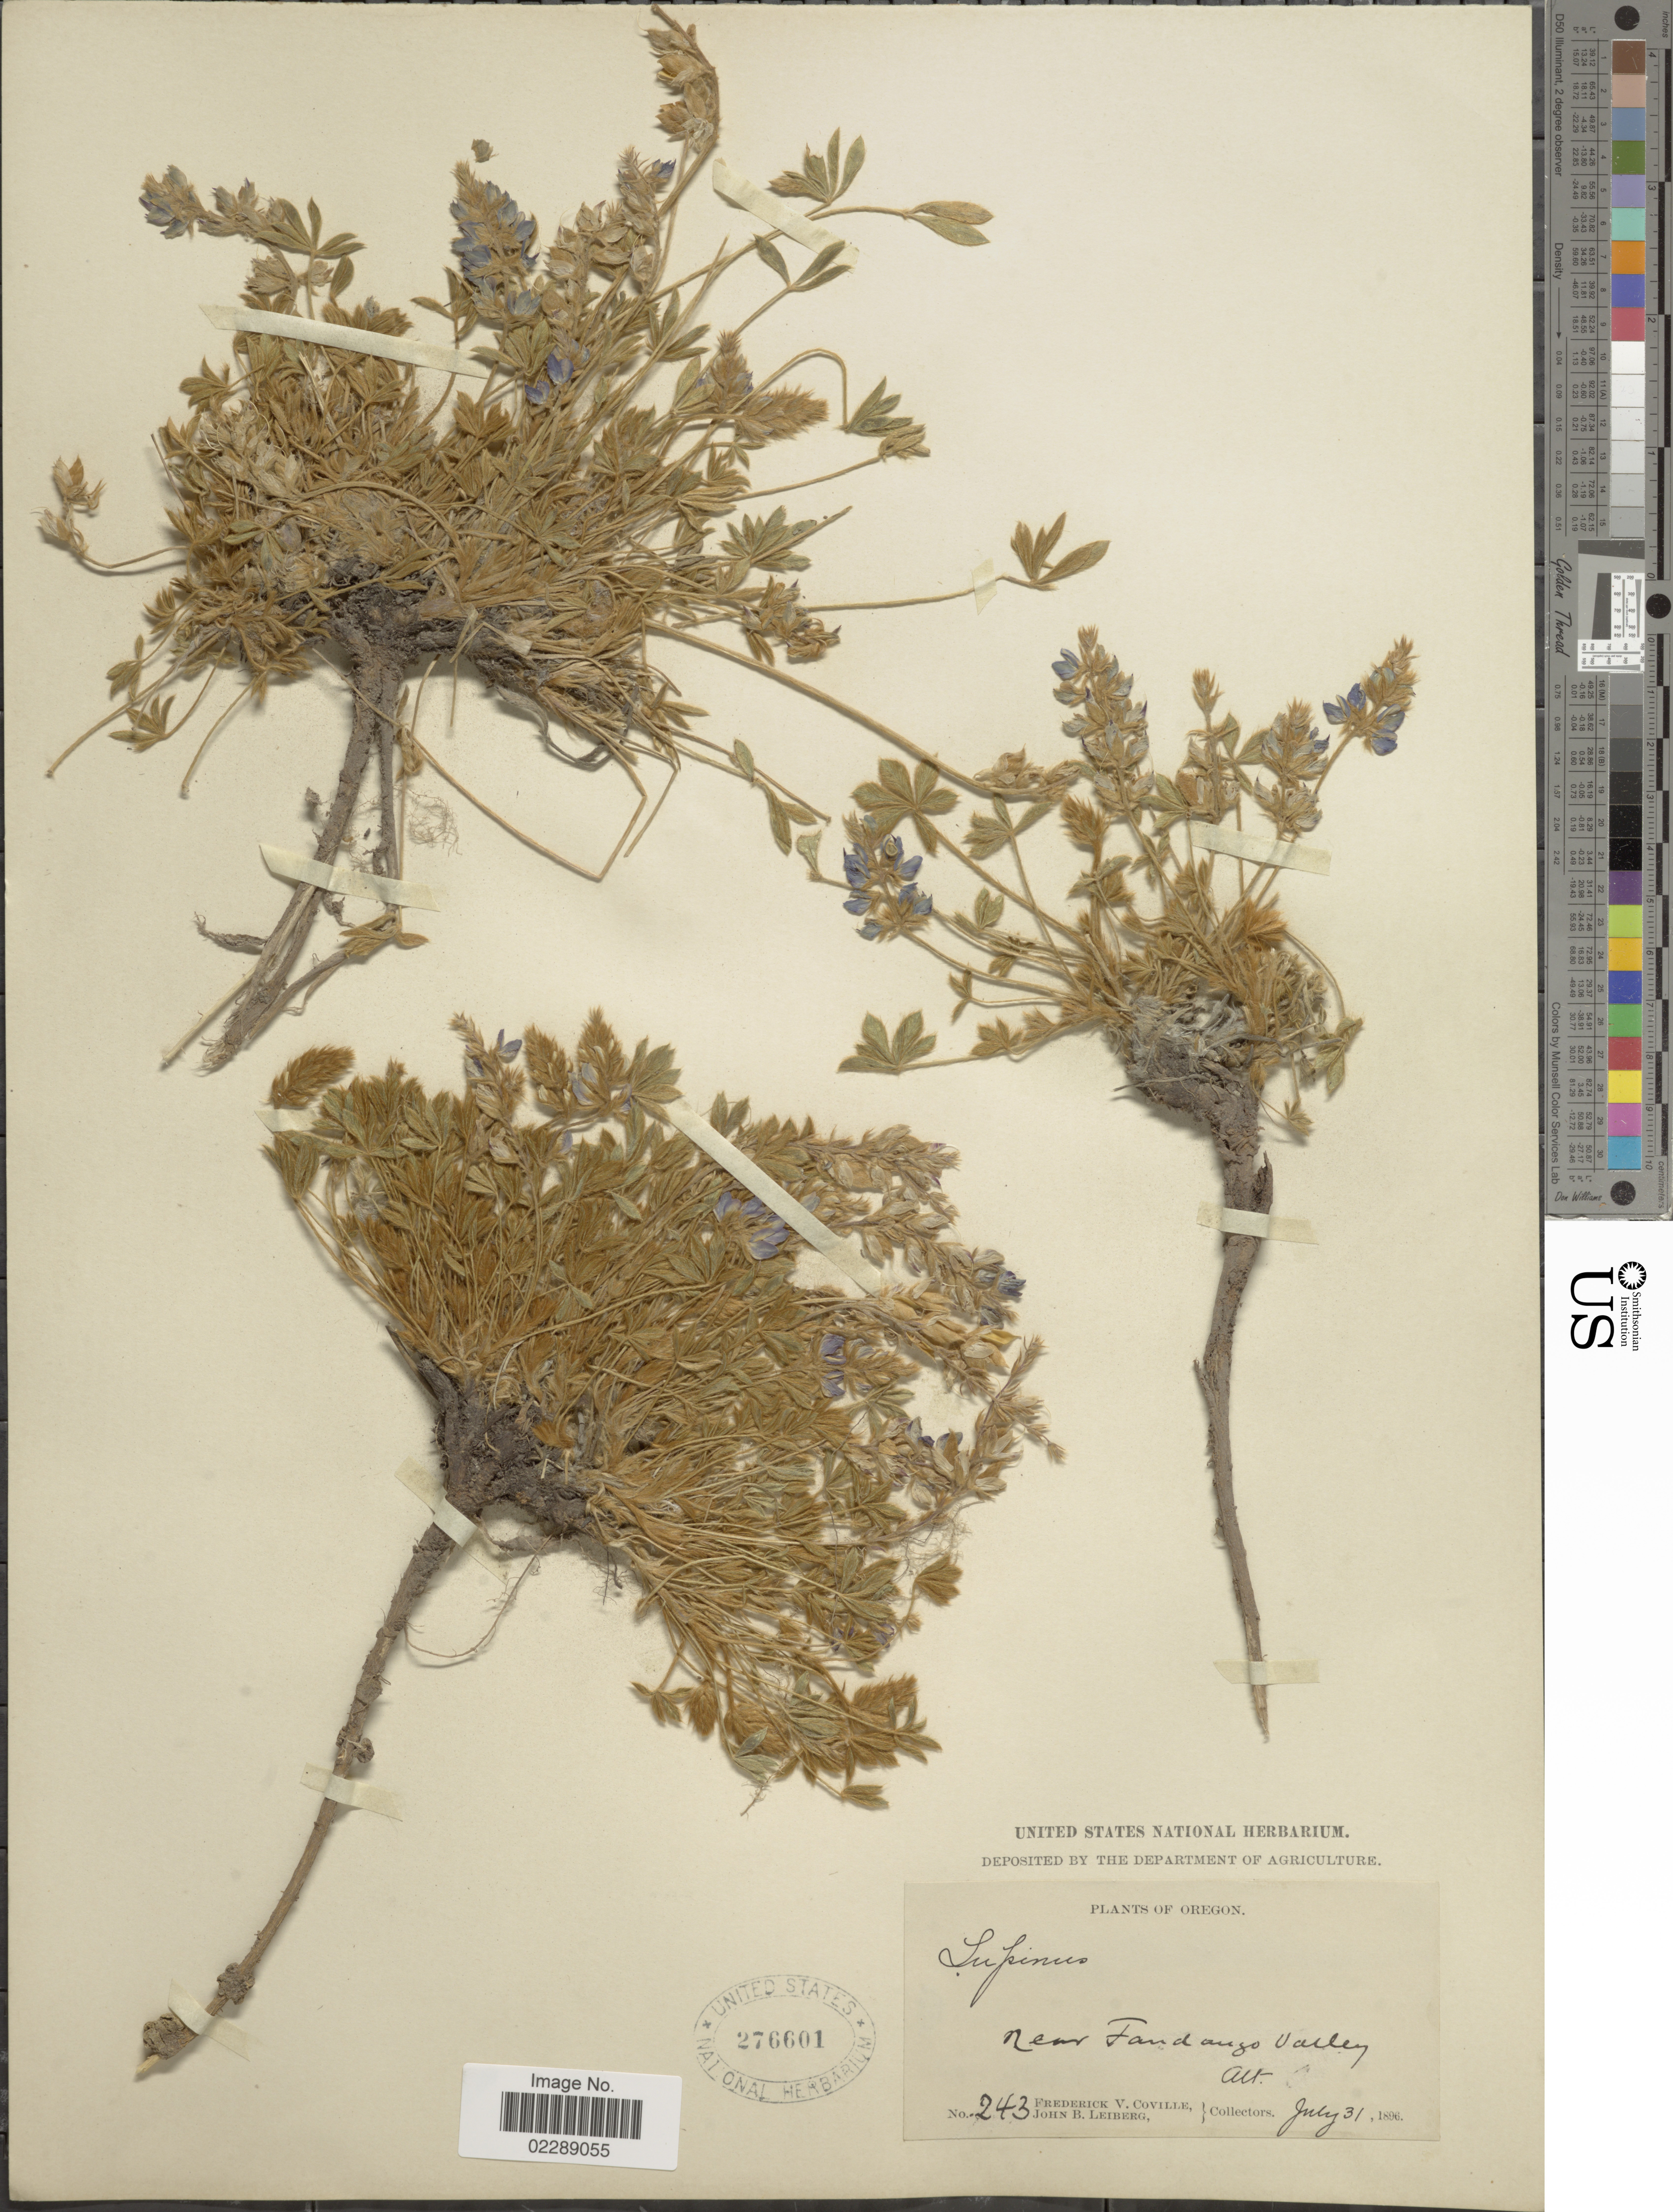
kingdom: Plantae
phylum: Tracheophyta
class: Magnoliopsida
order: Fabales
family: Fabaceae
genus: Lupinus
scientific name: Lupinus sellulus var. lobbii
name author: (A. Gray ex S. Watson) B.J. Cox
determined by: Strong, Mark T., (BOT), Smithsonian Institution - National Museum of Natural History (UNITED STATES)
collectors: F. V. Coville & J. B. Leiberg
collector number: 243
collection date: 1896-07-31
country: United States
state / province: Oregon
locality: Near Fandango Valley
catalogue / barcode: US 276601